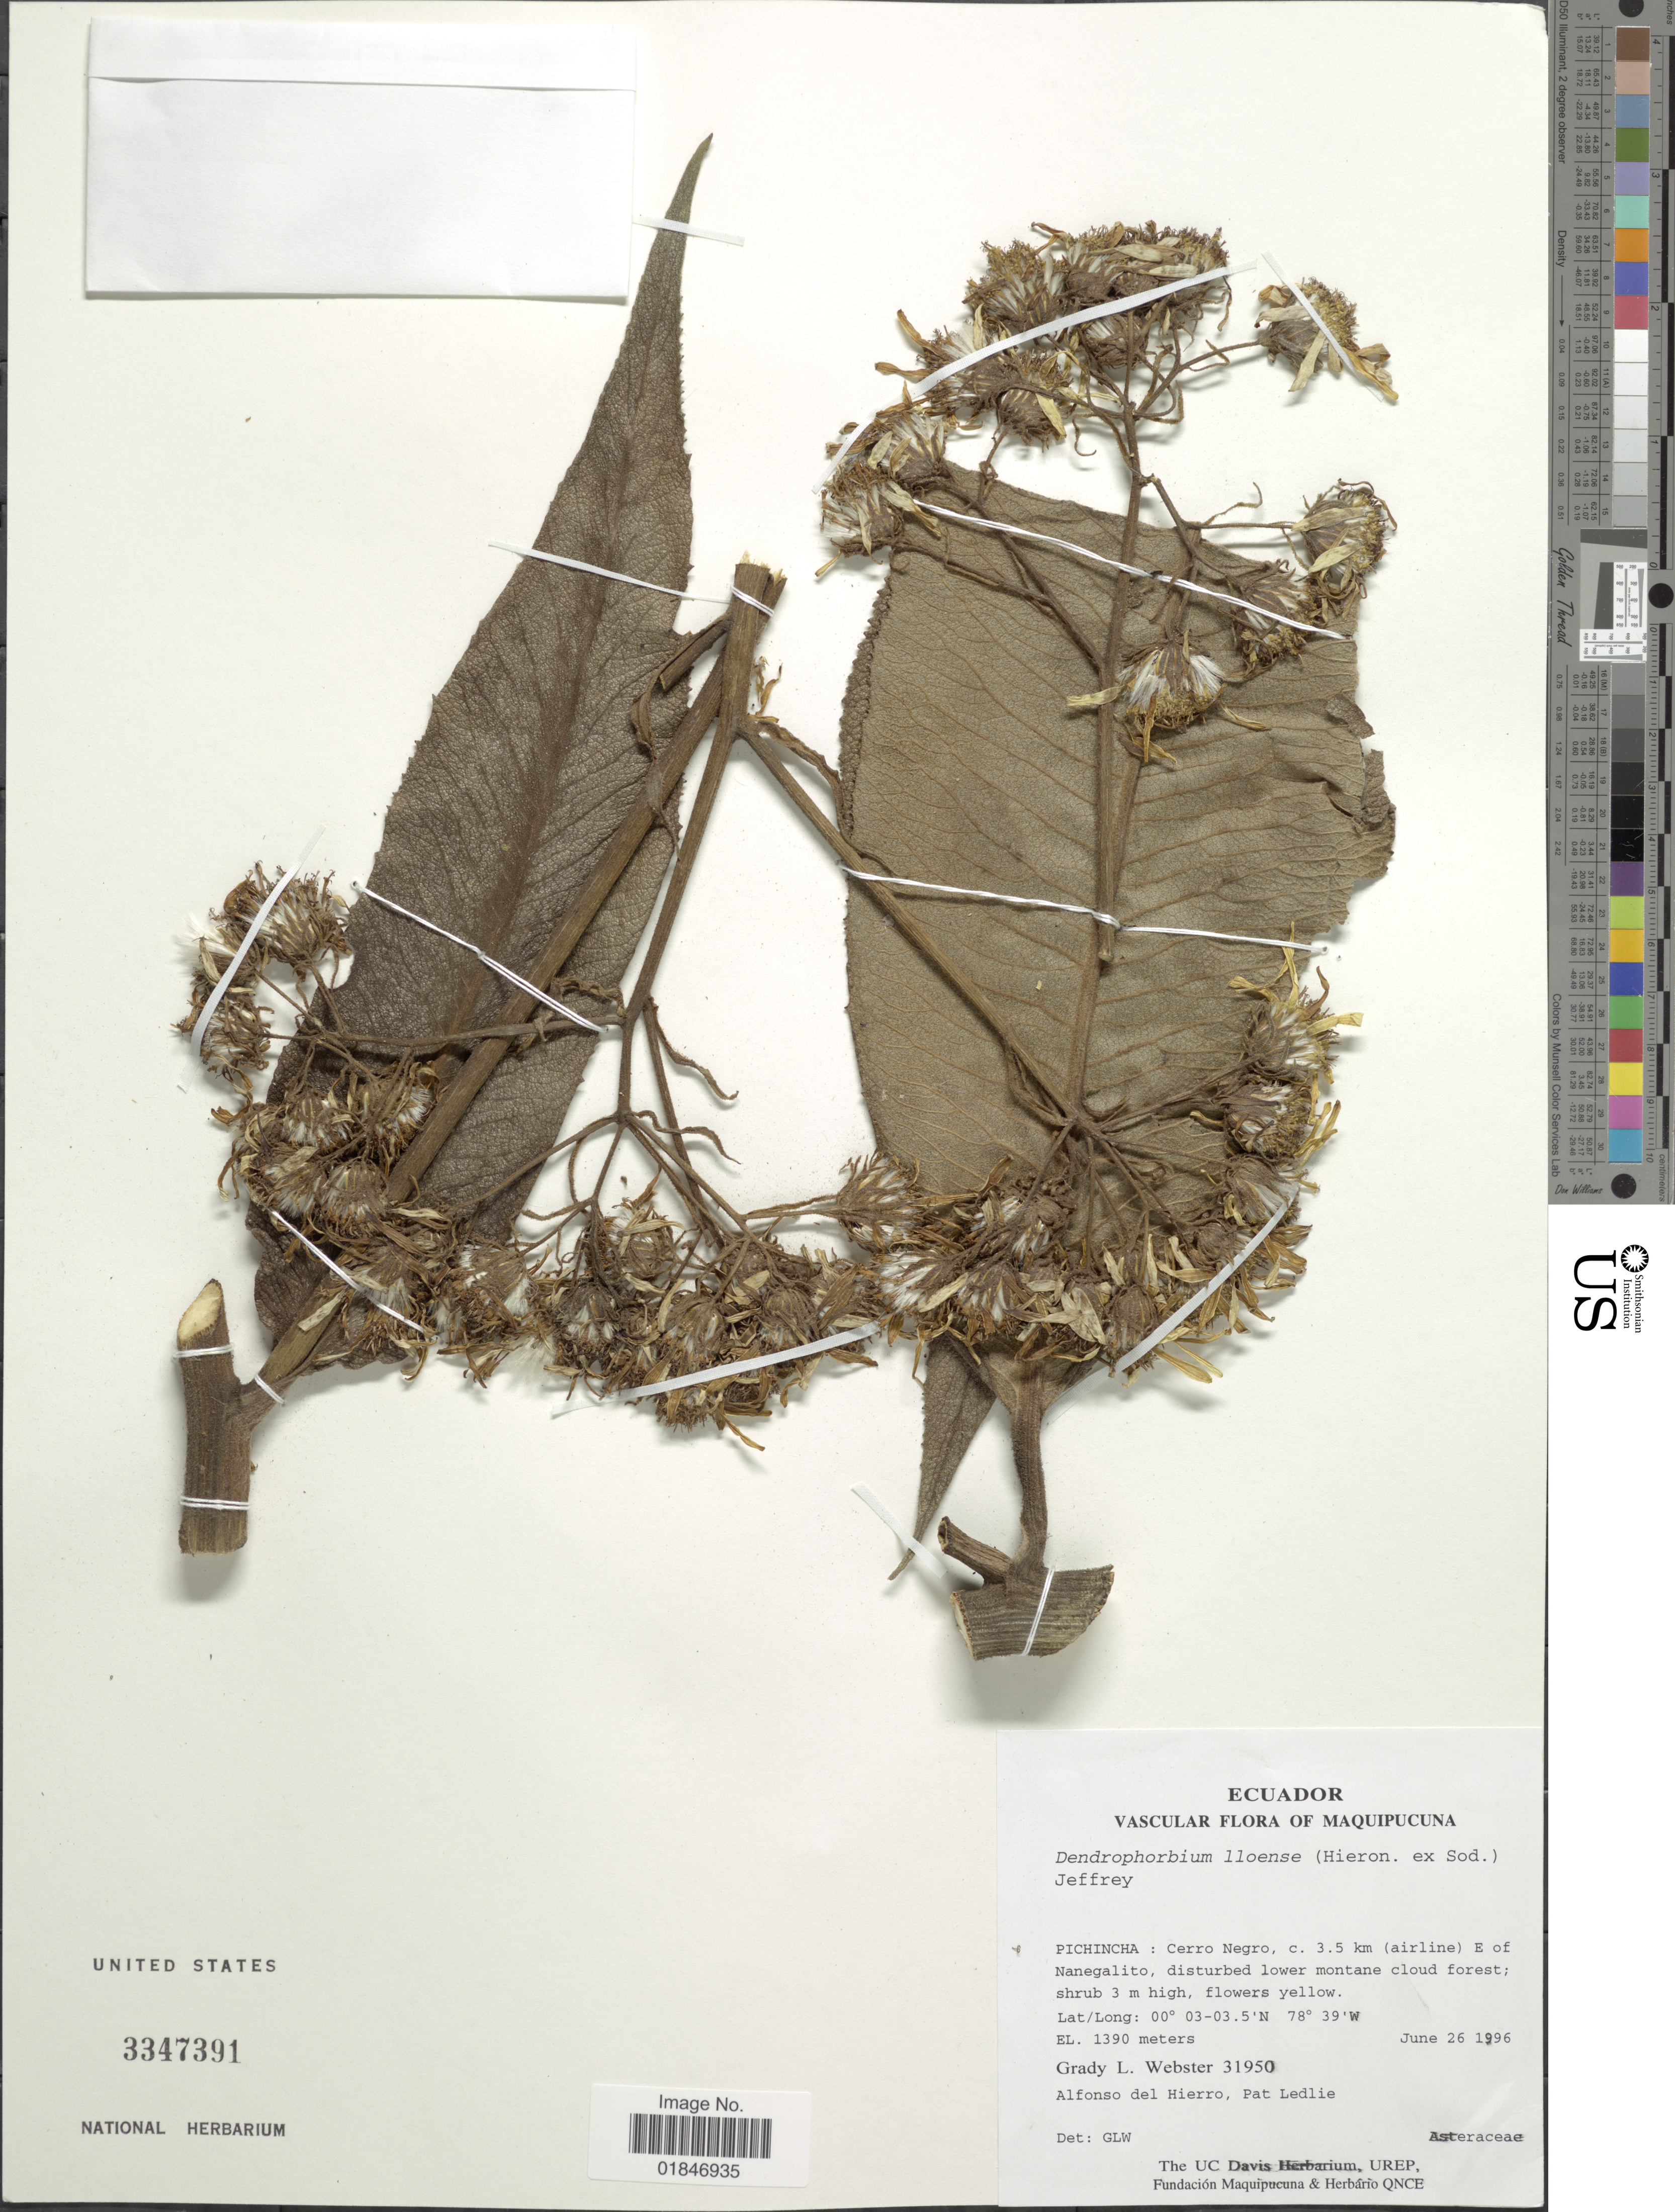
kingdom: Plantae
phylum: Tracheophyta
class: Magnoliopsida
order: Asterales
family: Asteraceae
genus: Dendrophorbium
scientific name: Dendrophorbium iloense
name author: (Hieron.) C. Jeffrey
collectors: G. L. Webster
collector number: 31950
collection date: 1996-06-26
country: Ecuador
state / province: Pichincha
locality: Pichincha: Cerro Negro, c. 3.5 km (airline) E of Nanegalito, disturbed lower montane cloud forest.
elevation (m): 1390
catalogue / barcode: US 3347391